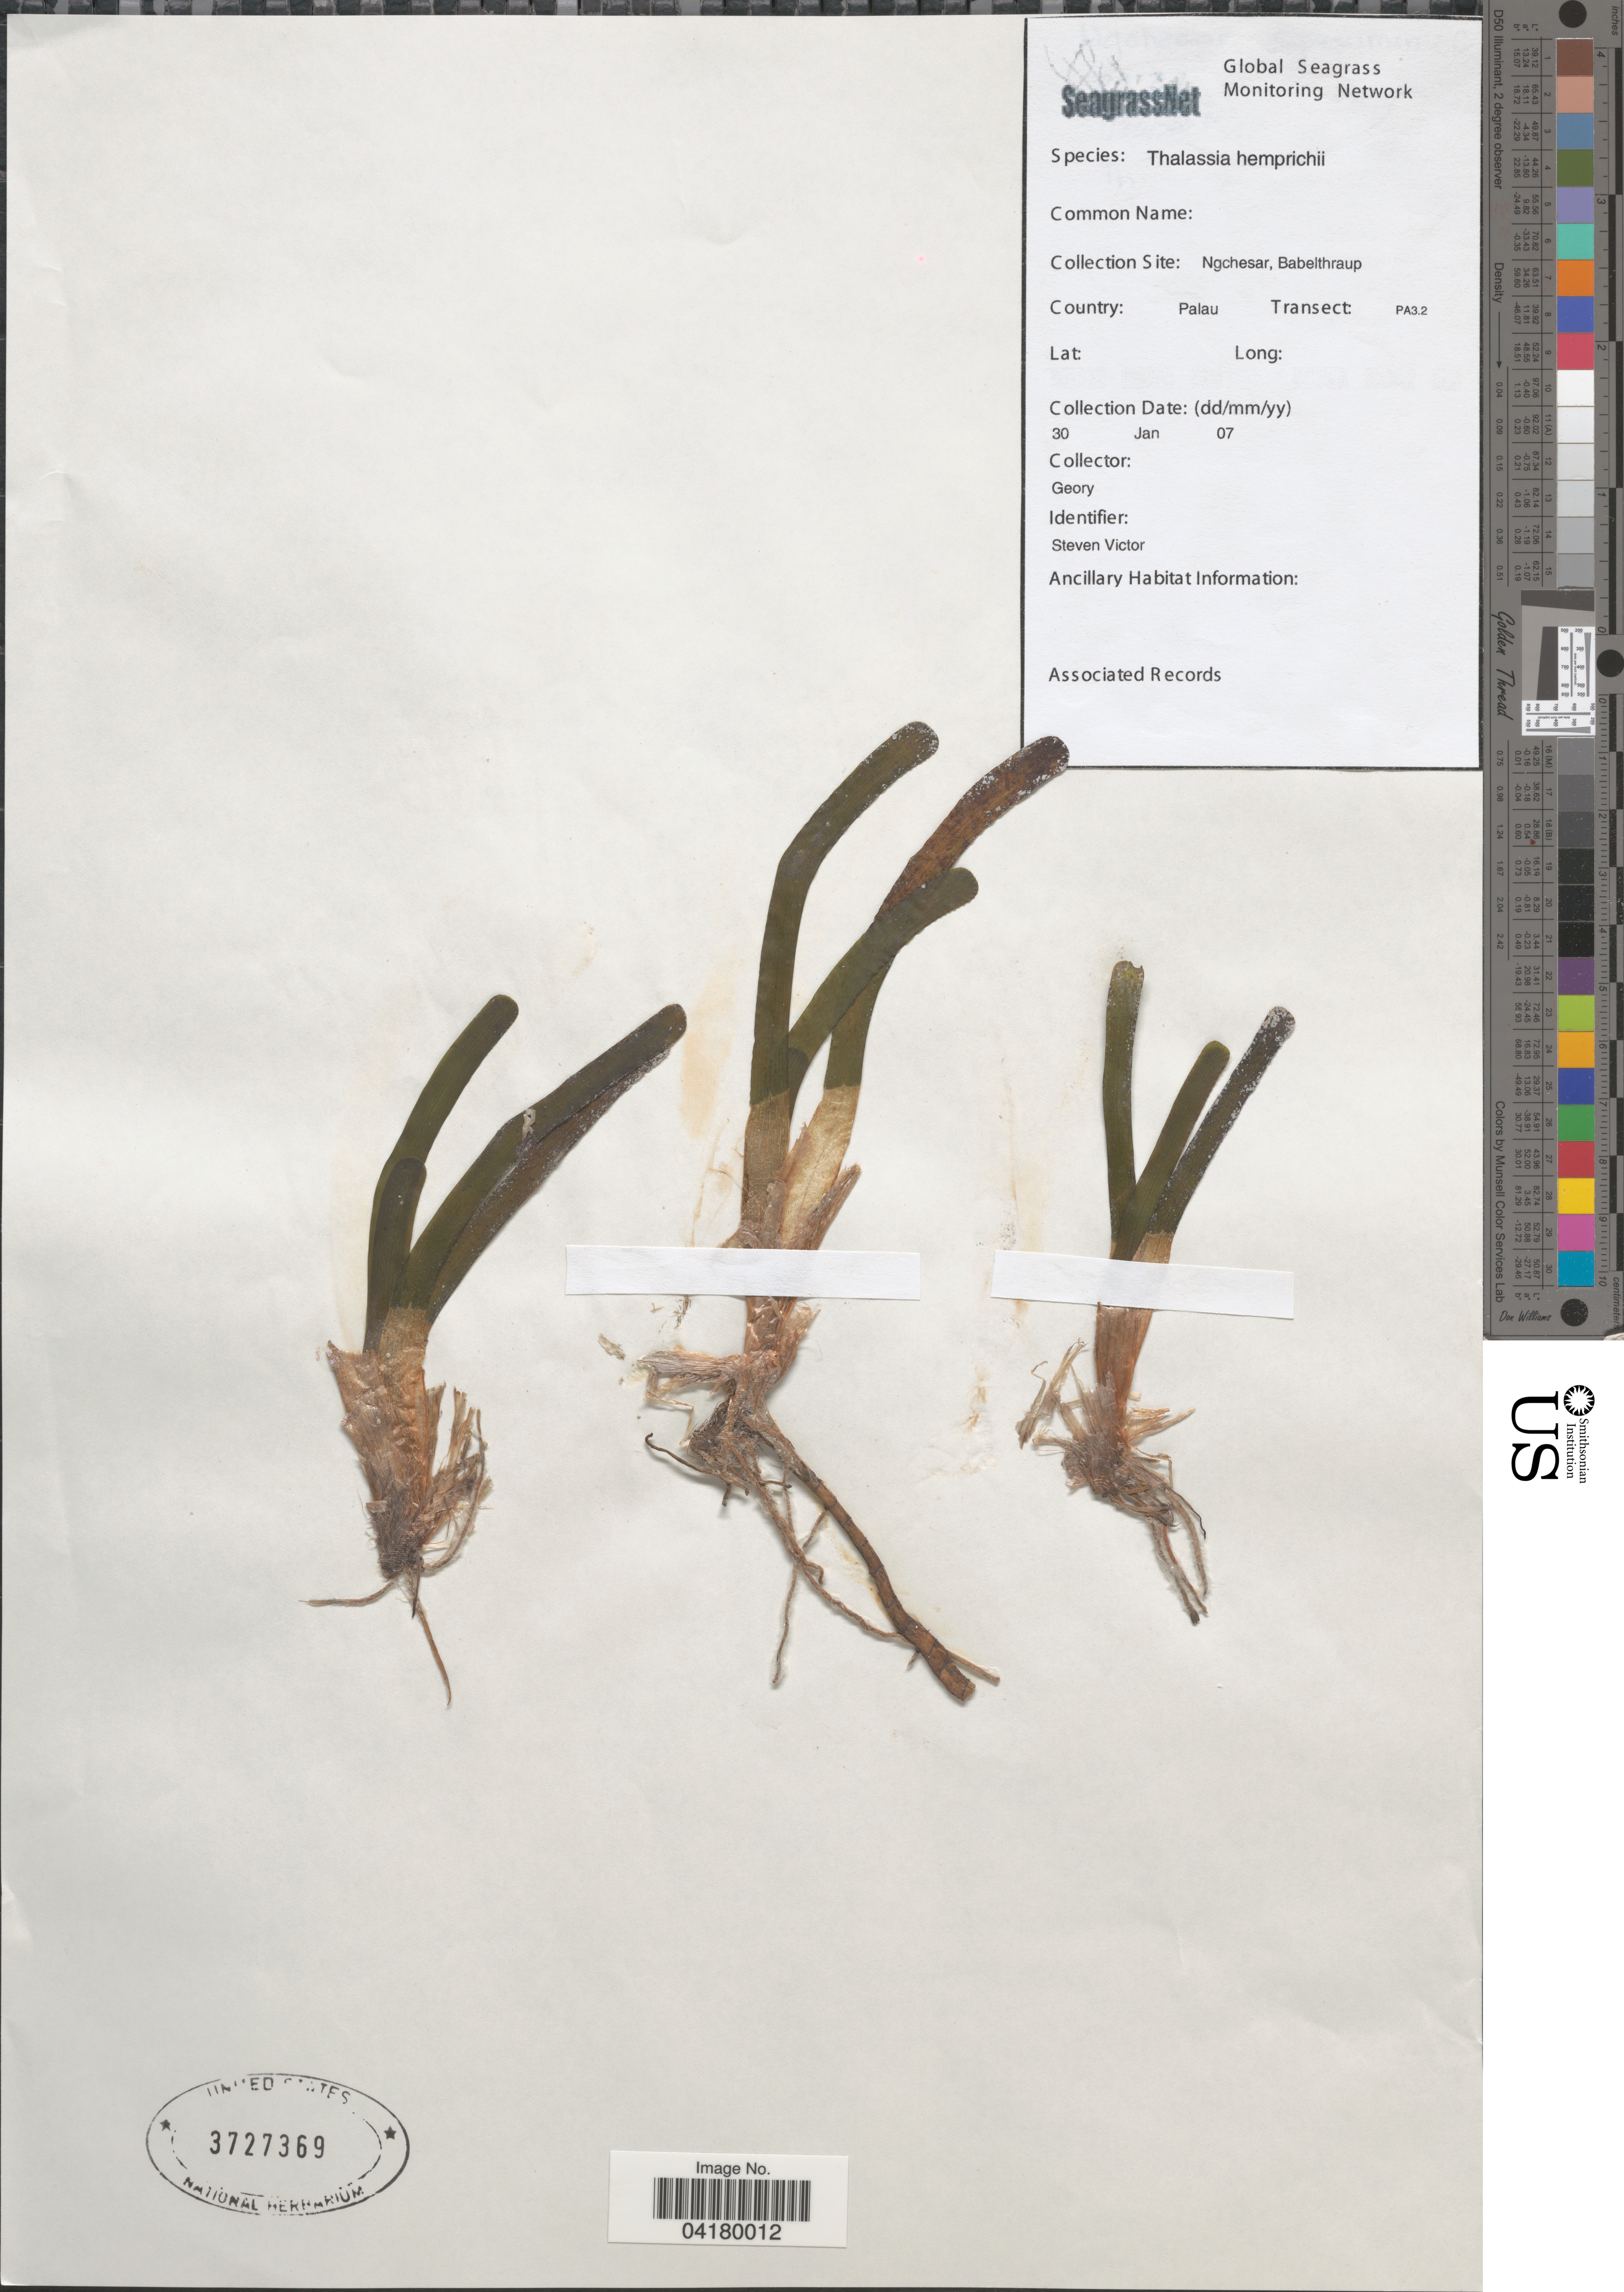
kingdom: Plantae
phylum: Tracheophyta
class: Liliopsida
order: Alismatales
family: Hydrocharitaceae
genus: Thalassia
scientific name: Thalassia hemprichii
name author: Asch.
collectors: Geor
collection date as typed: Transcribed d/m/y: 30/1/7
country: Palau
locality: Collection Site: Ngchesar, Babelthraup. Country: Palau. Transect: PA3.2.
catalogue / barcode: US 3727369